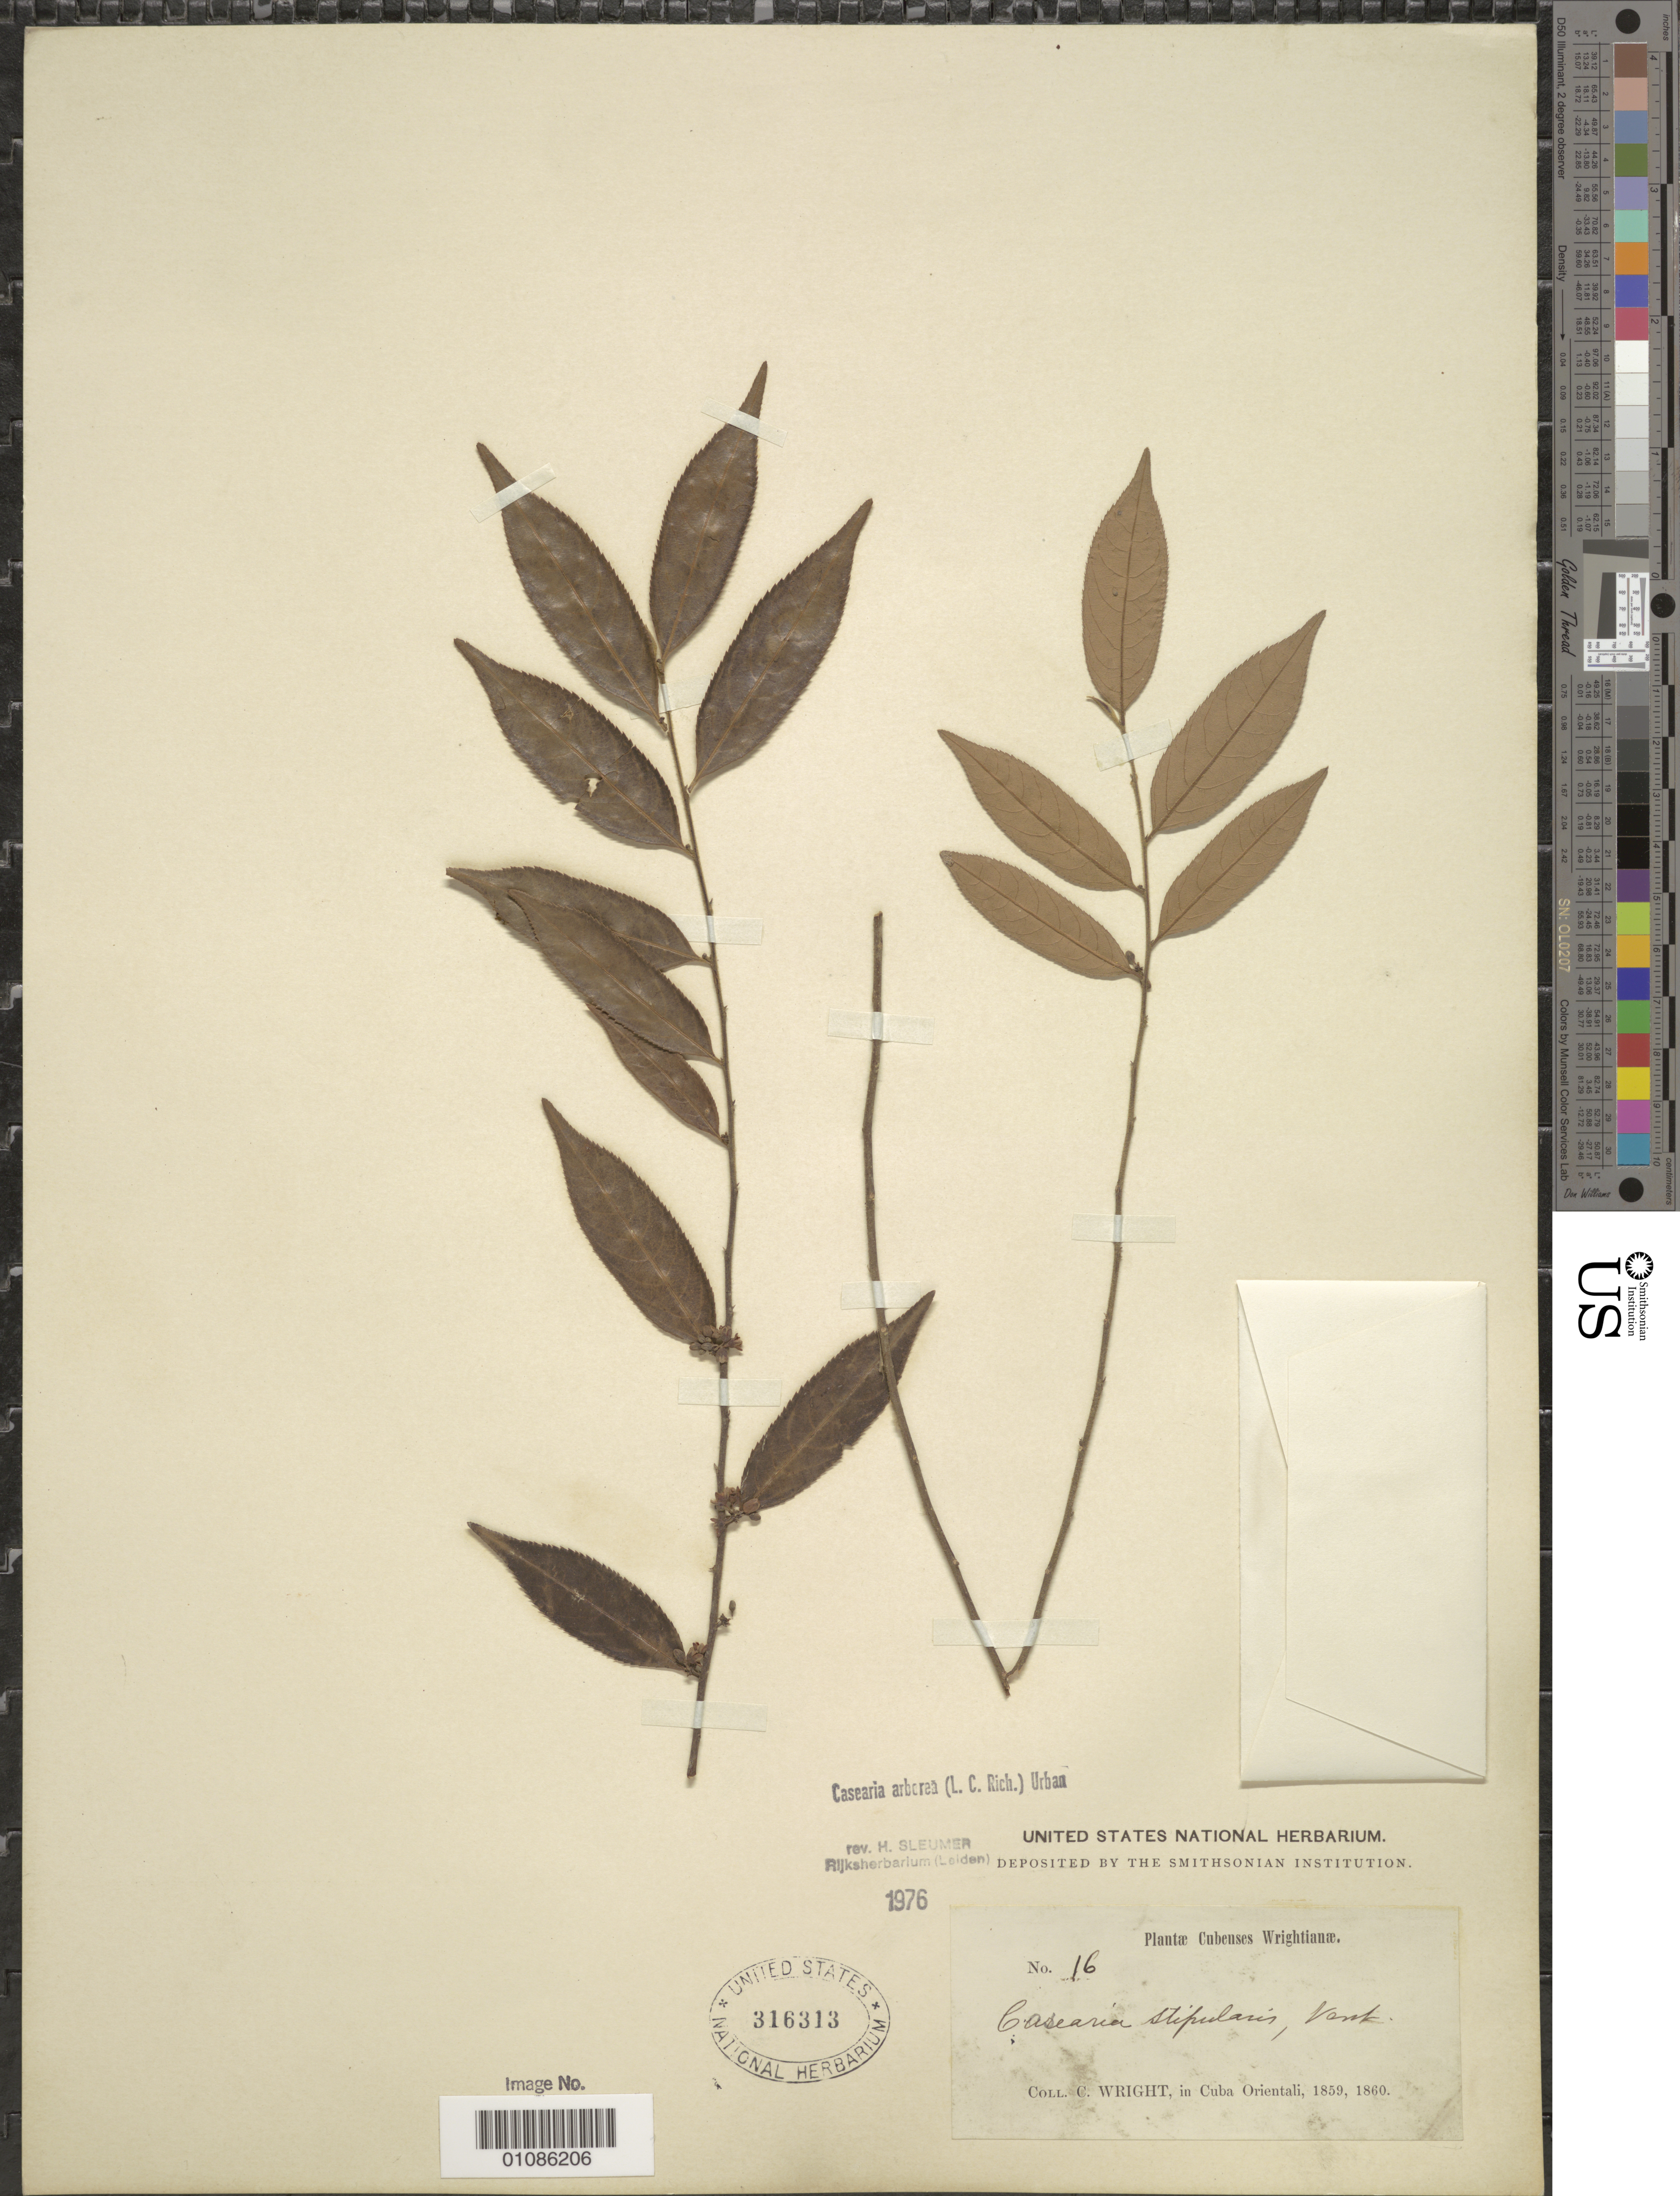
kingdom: Plantae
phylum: Tracheophyta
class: Magnoliopsida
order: Malpighiales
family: Salicaceae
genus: Casearia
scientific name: Casearia arborea subsp. arborea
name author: (Rich.) Urb.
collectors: C. Wright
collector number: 16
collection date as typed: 1859 and -- --- 1860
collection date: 1859,1860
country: Cuba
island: Cuba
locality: Oriente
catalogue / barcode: US 316313